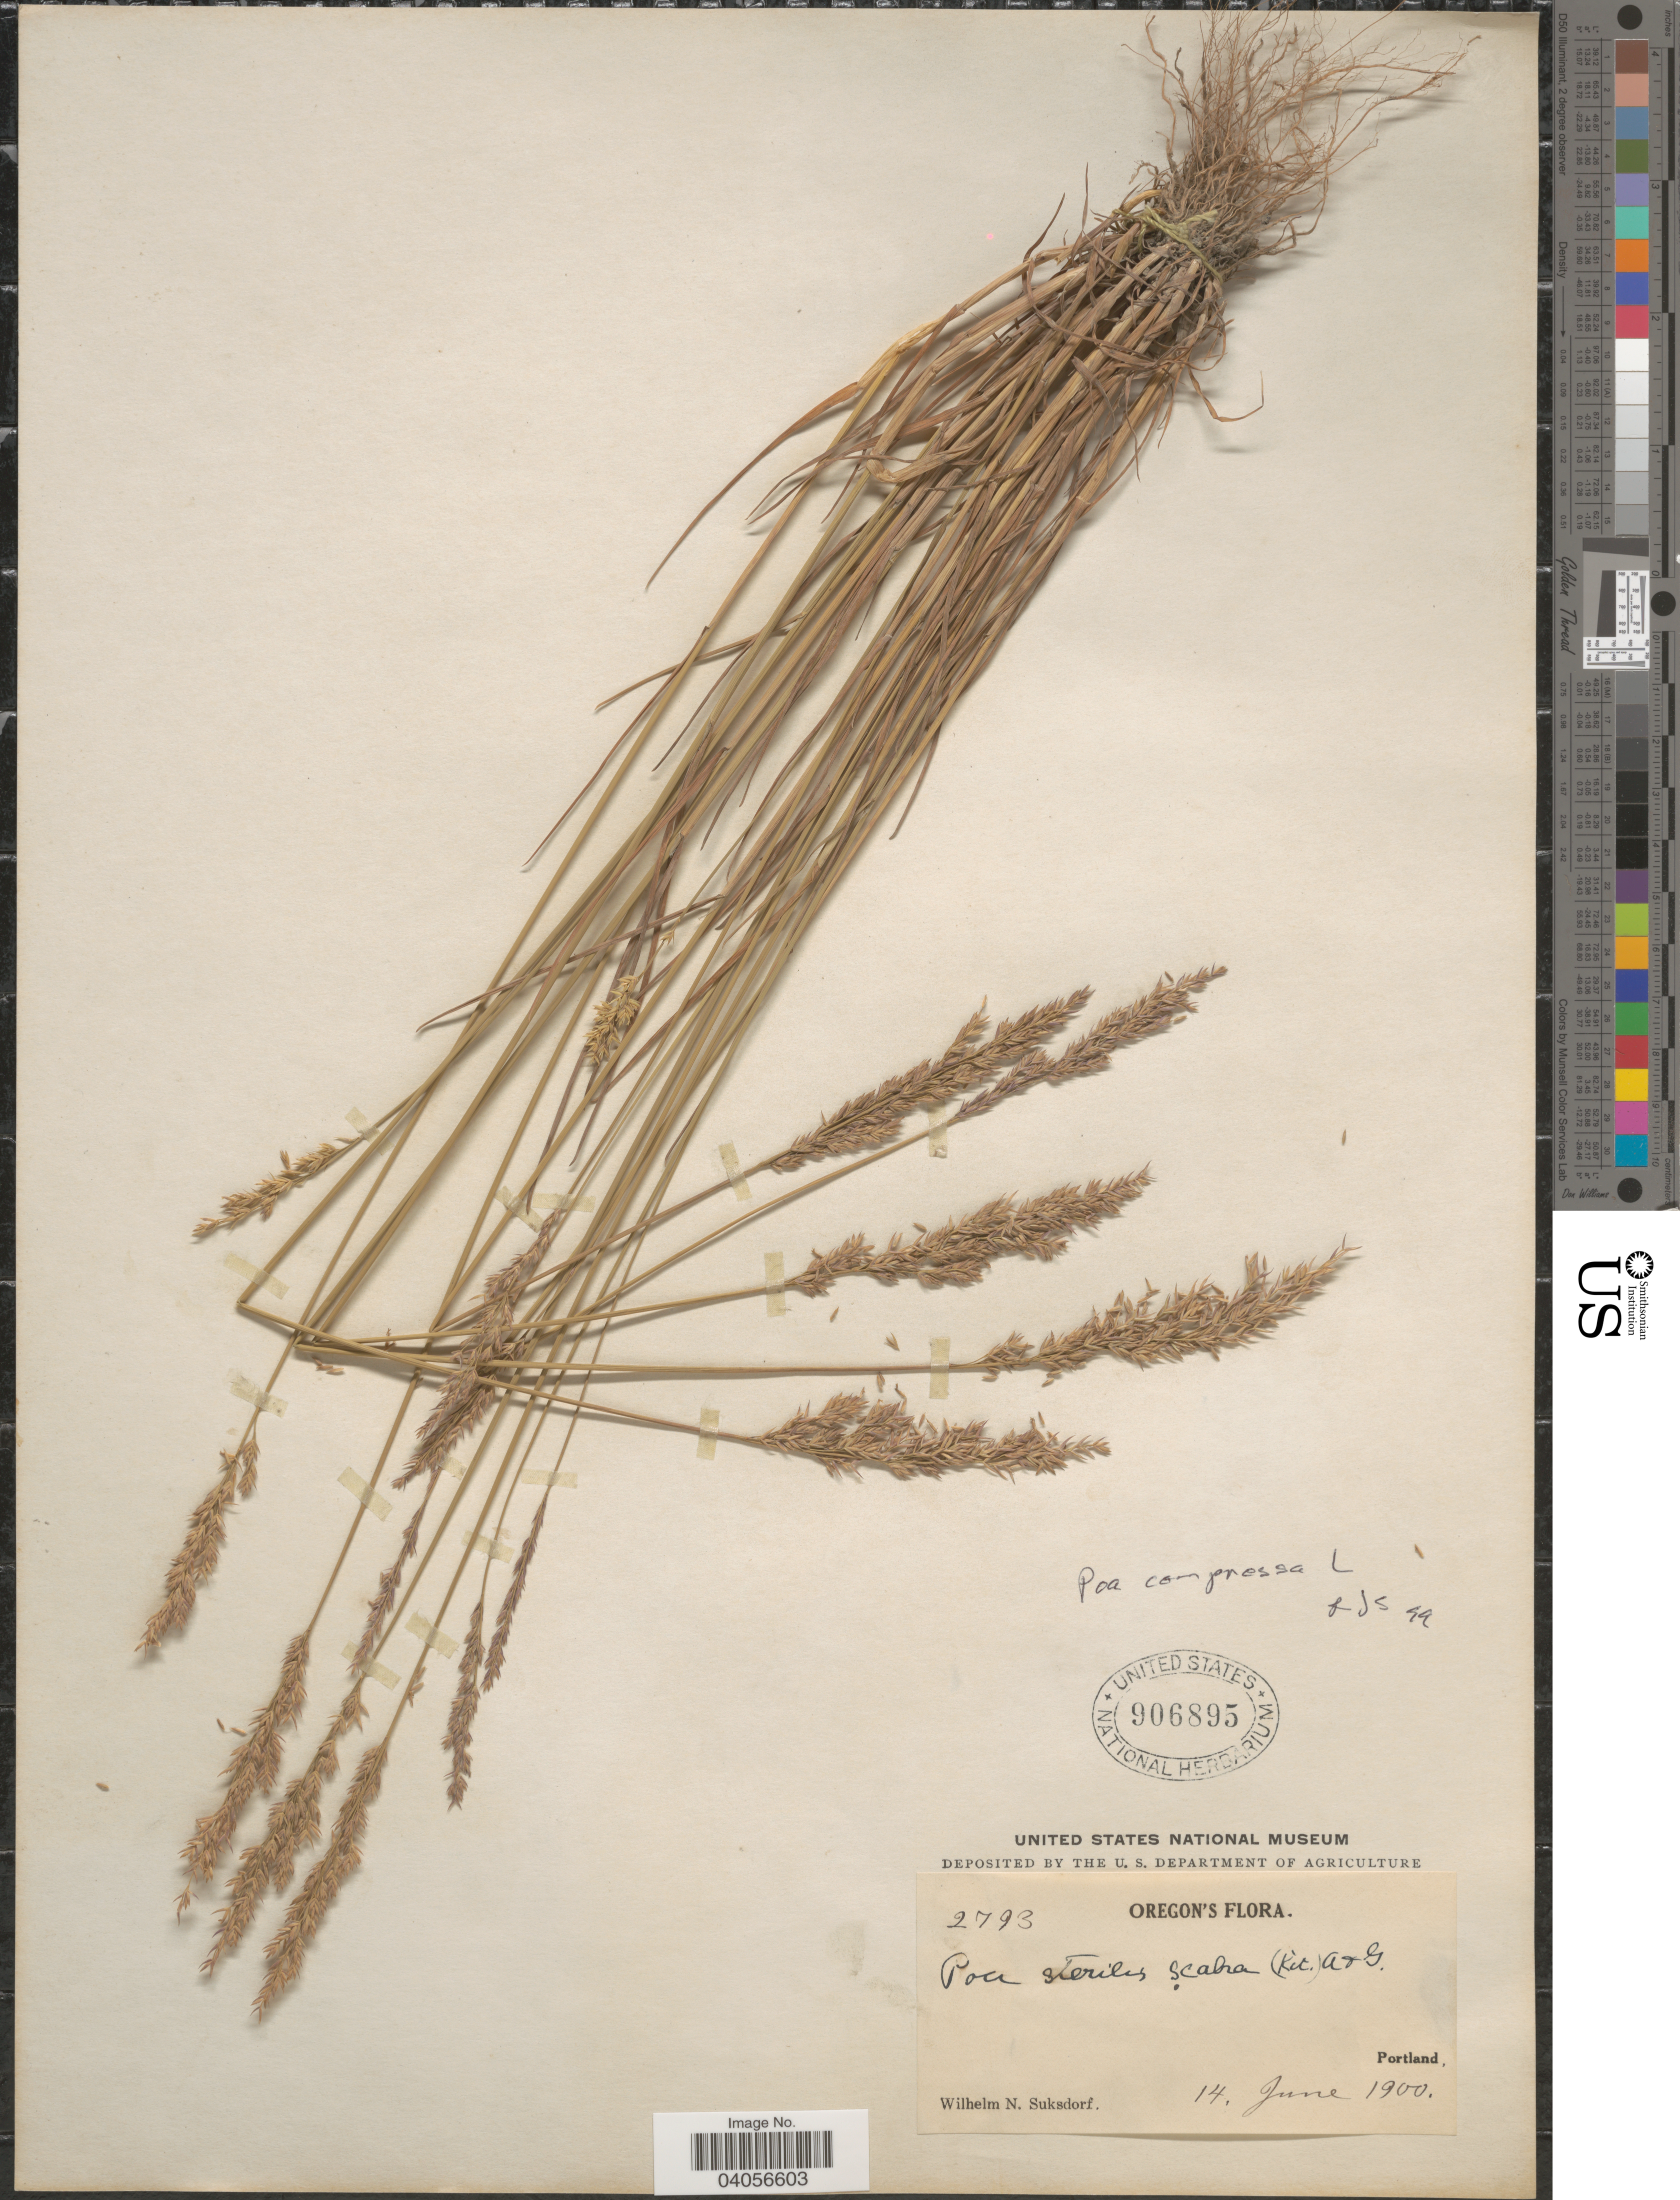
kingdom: Plantae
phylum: Tracheophyta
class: Liliopsida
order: Poales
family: Poaceae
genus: Poa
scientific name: Poa compressa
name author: L.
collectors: W. N. Suksdorf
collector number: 2793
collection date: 1900-06-14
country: United States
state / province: Oregon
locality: Portland.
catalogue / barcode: US 906895